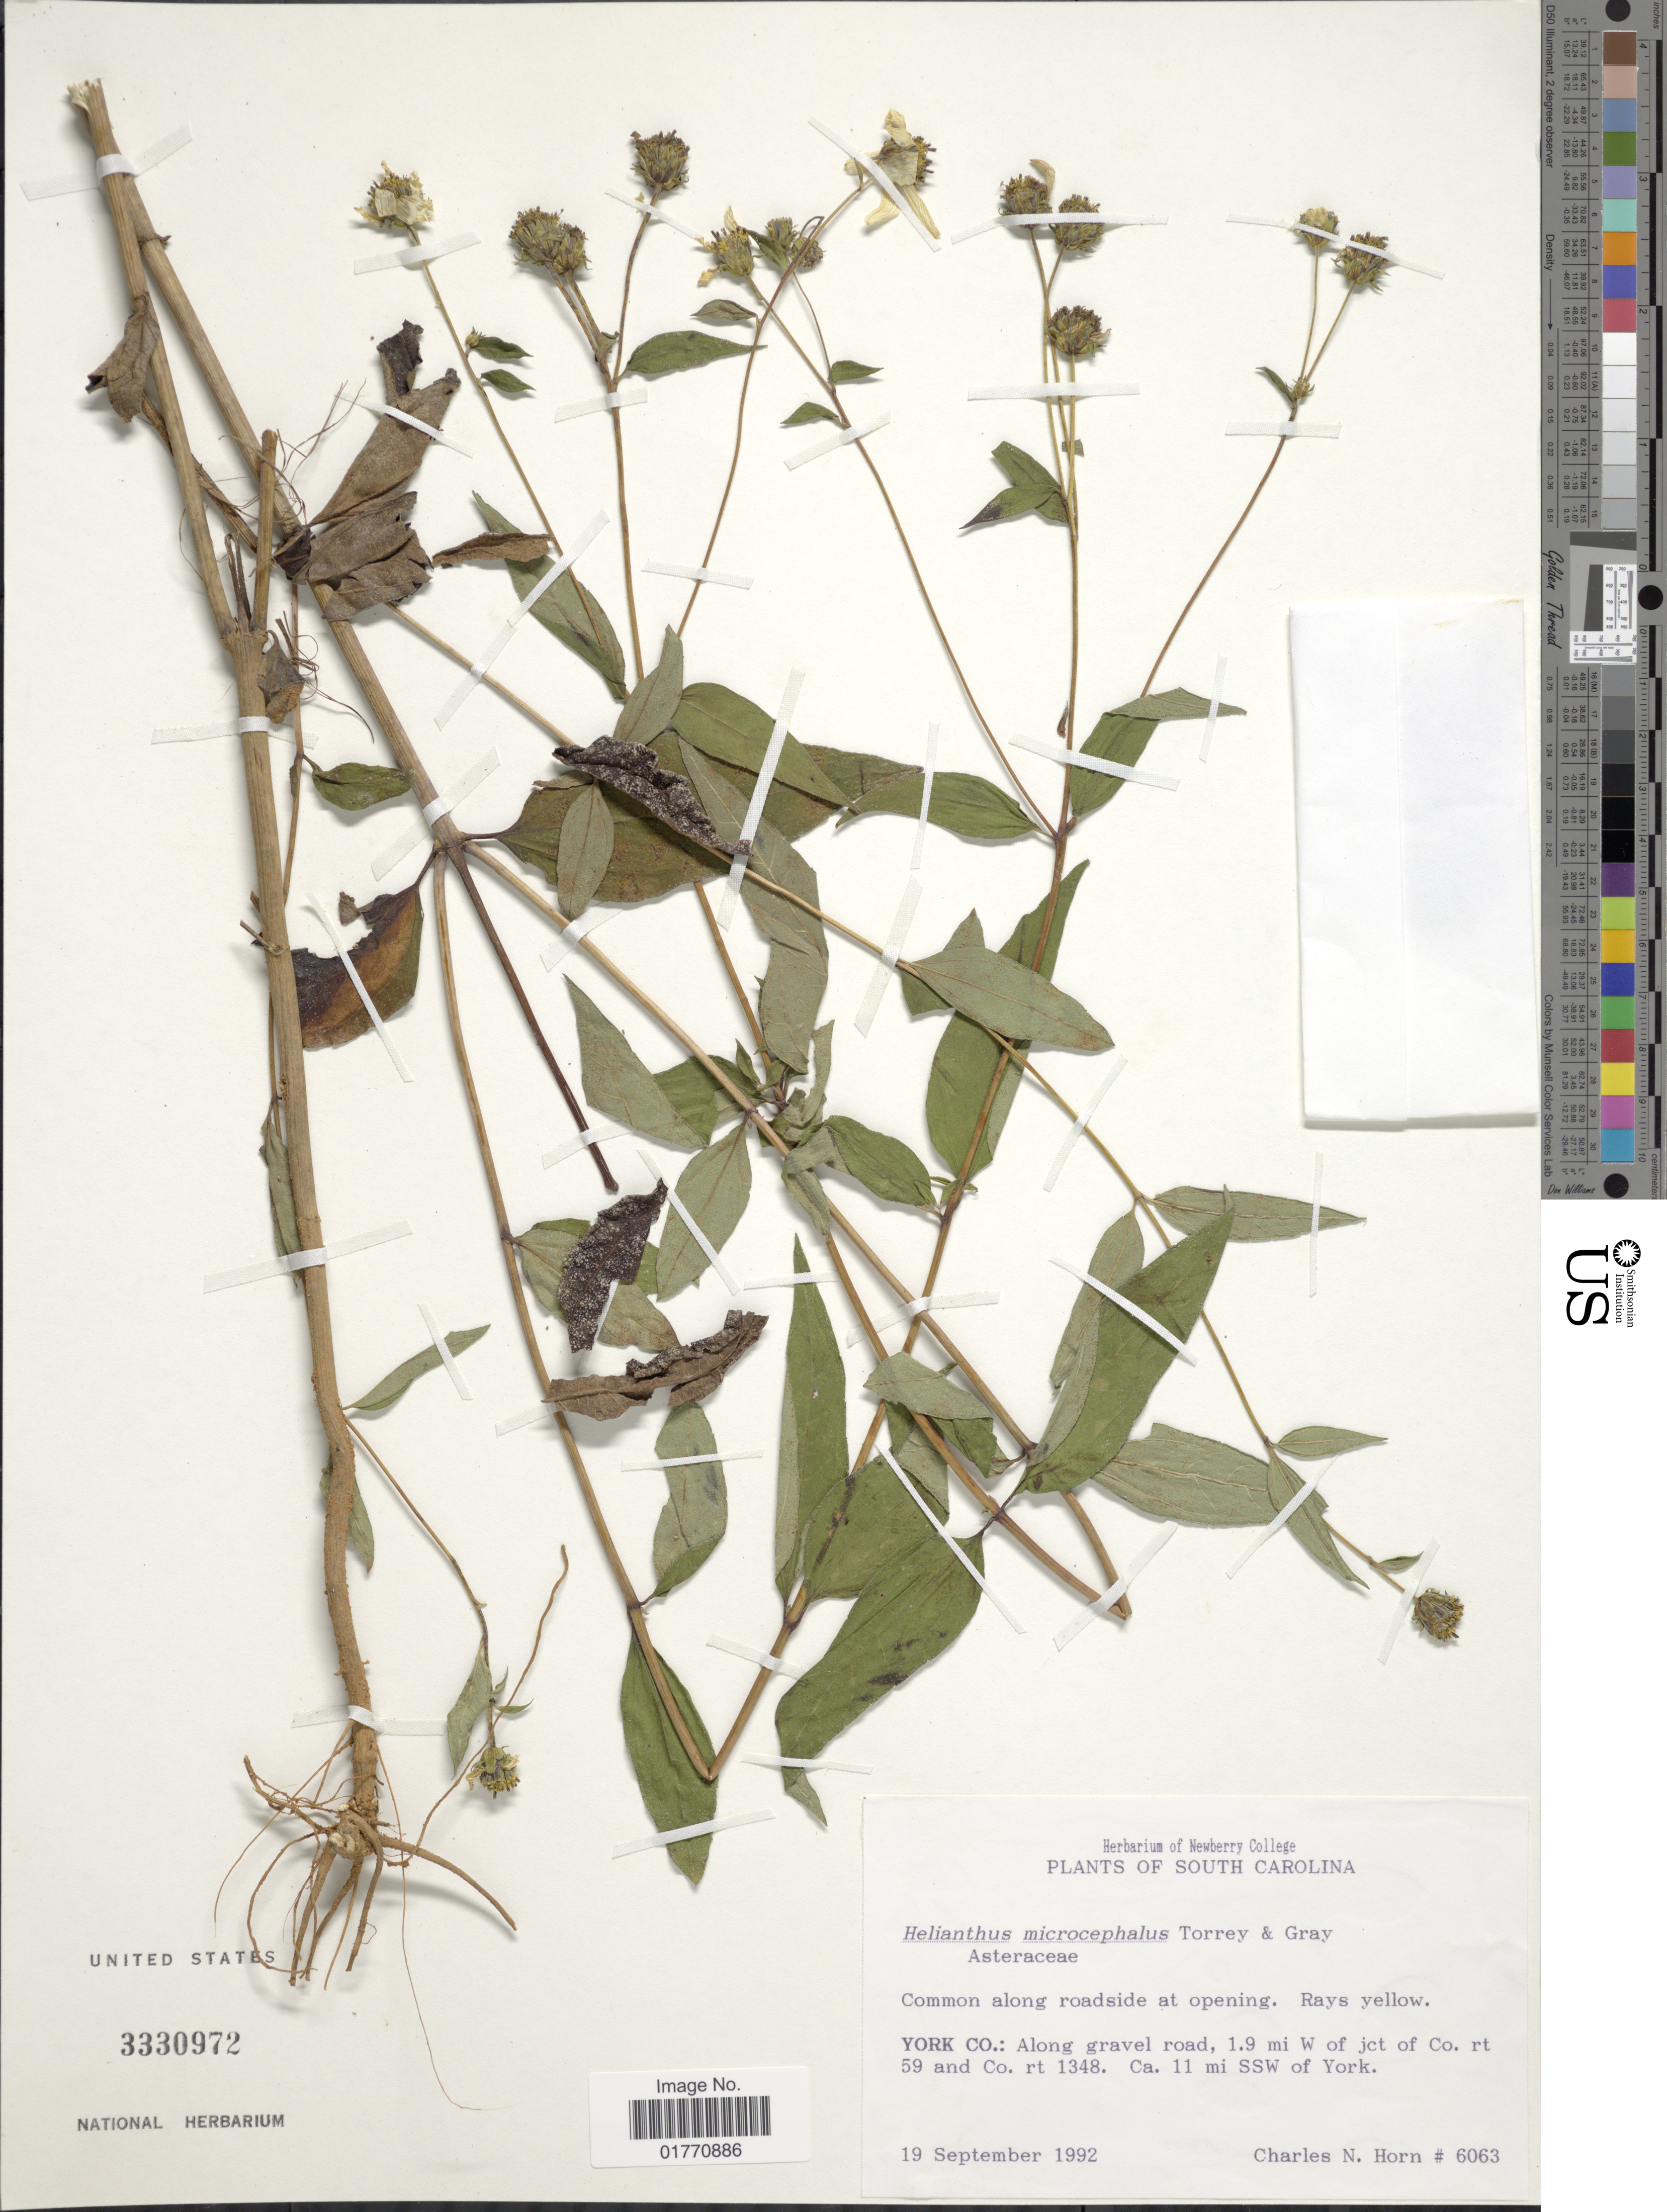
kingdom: Plantae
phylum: Tracheophyta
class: Magnoliopsida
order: Asterales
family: Asteraceae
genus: Helianthus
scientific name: Helianthus microcephalus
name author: Torr. & A. Gray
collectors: C. N. Horn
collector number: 6063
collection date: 1992-09-19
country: United States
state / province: South Carolina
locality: Common along roadside at opening, York Co.: Along gravel road, 1.9 mi W of jct of Co. rt 59 and Co. rt 1348, ca. 11 mi SSW of York.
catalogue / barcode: US 3330972